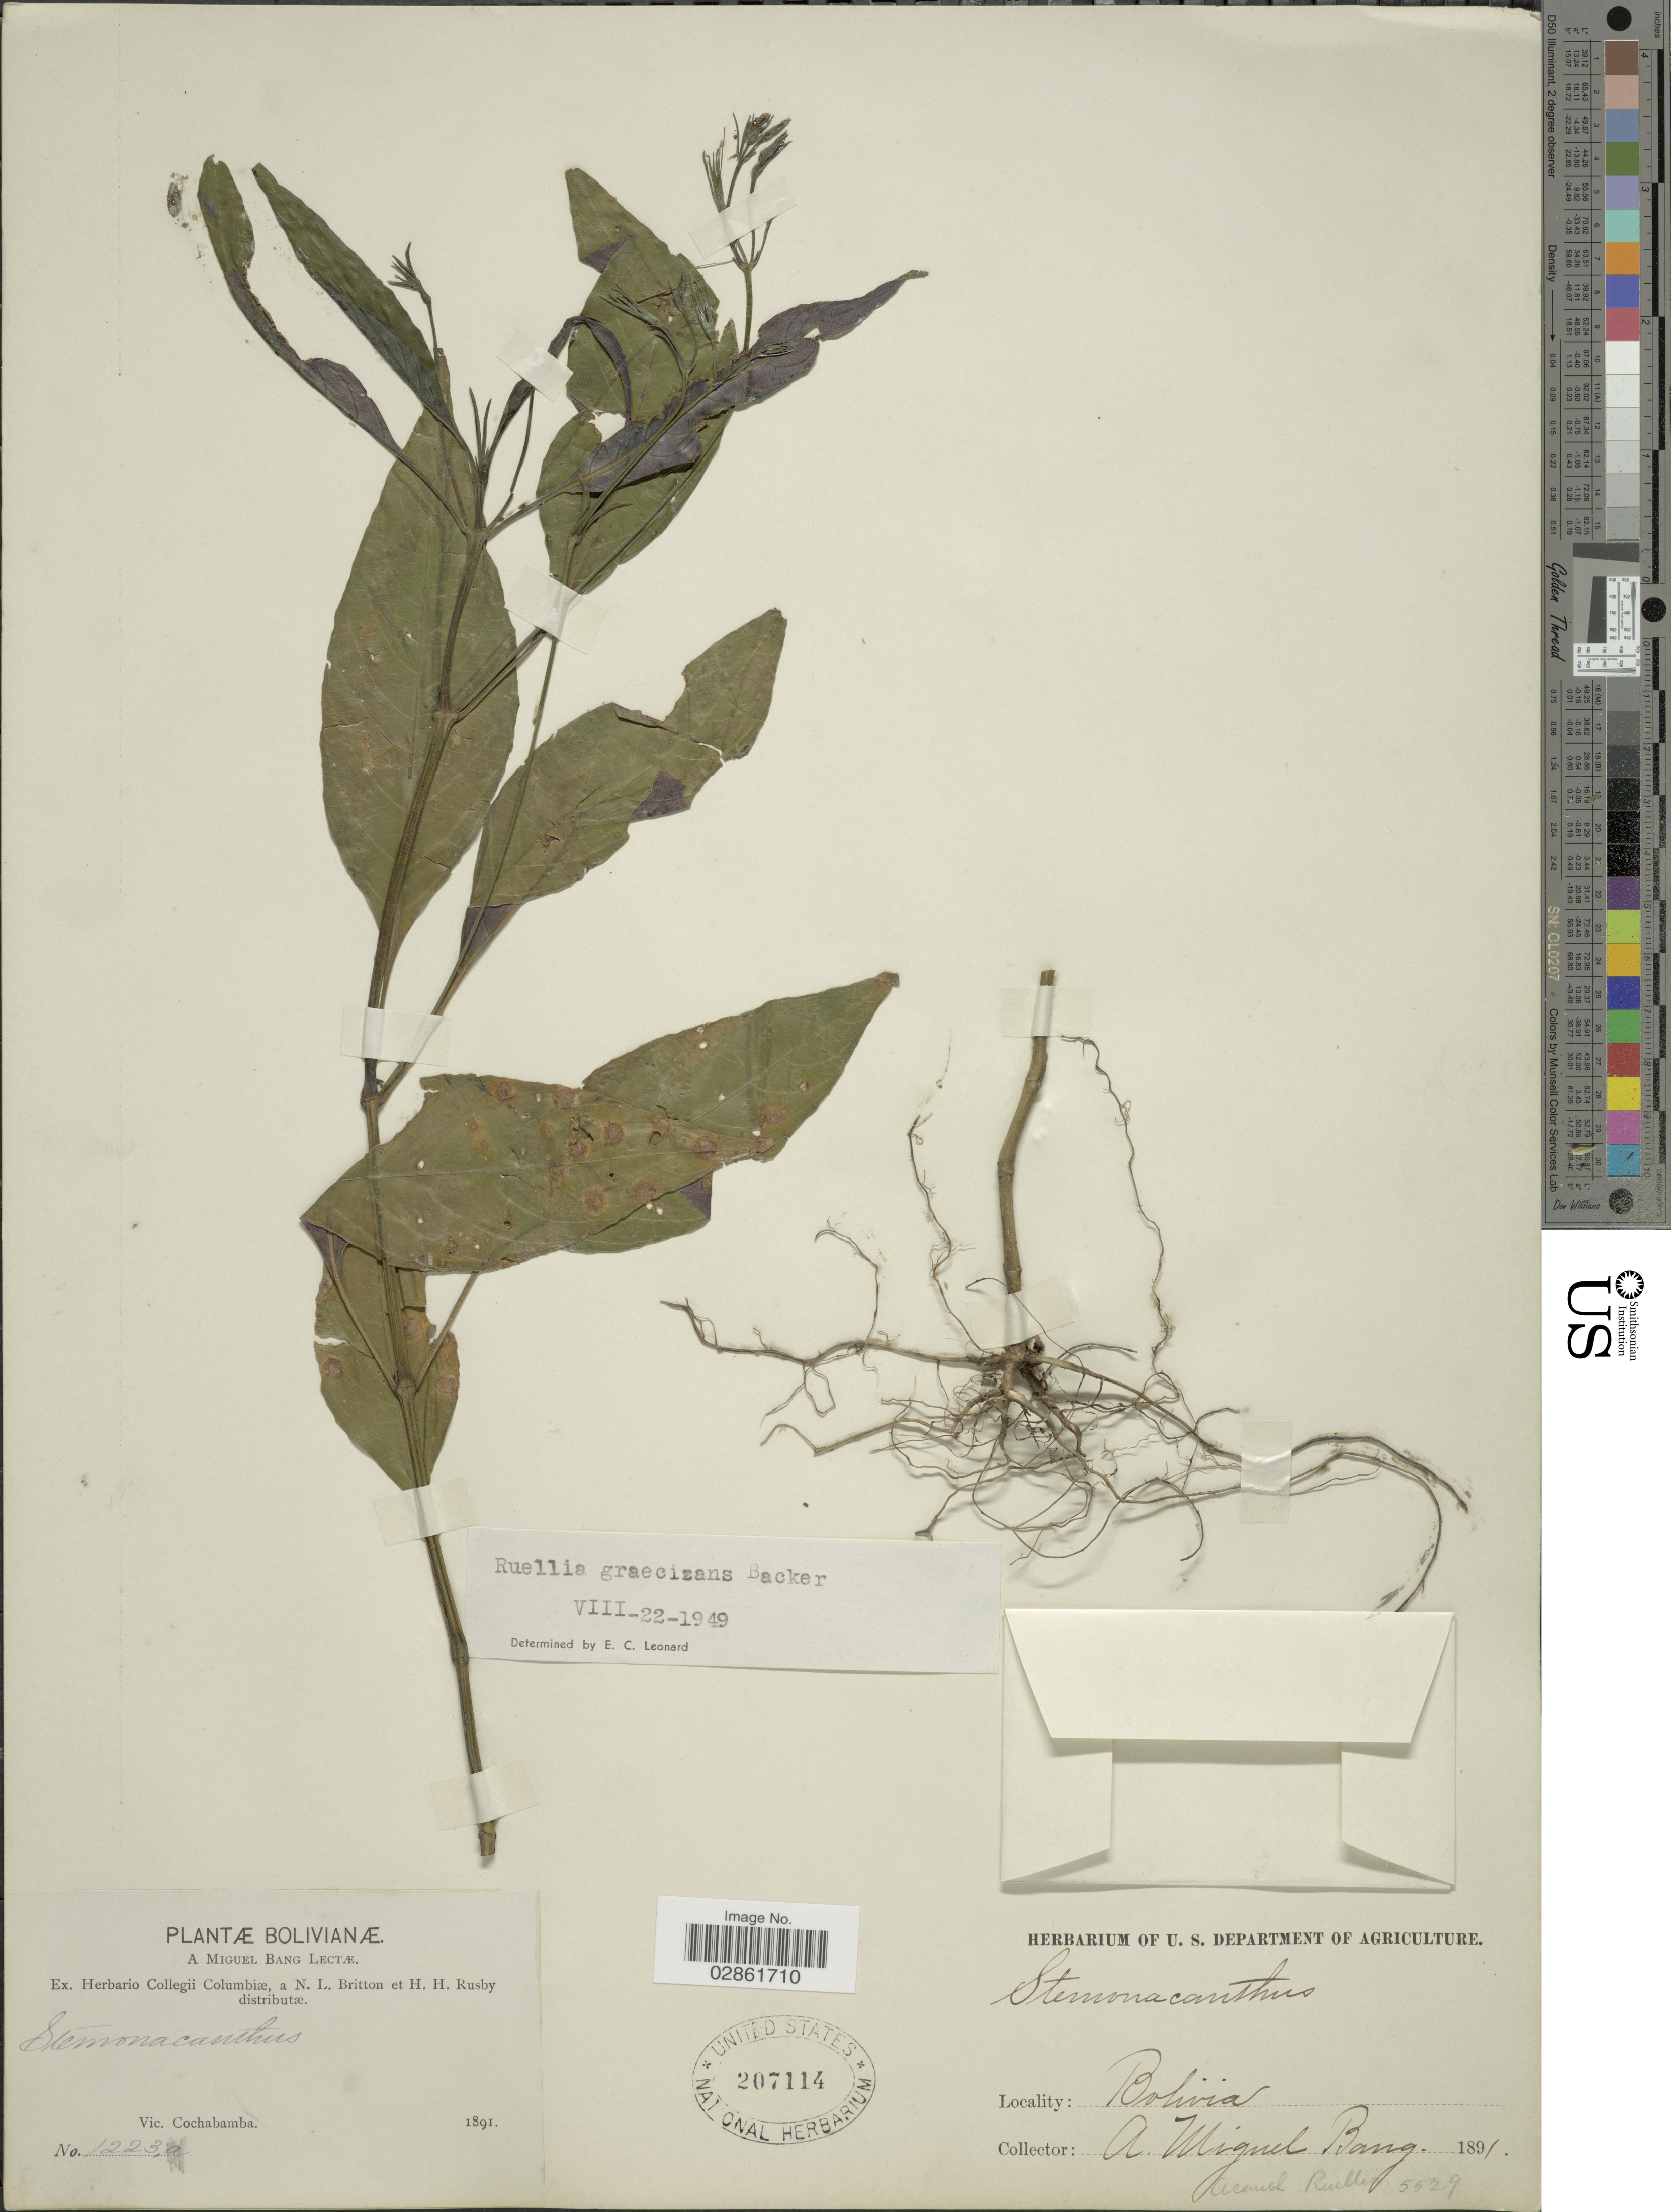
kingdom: Plantae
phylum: Tracheophyta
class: Magnoliopsida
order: Lamiales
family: Acanthaceae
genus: Ruellia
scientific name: Ruellia pearcei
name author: Rusby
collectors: M. Bang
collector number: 1223*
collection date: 1891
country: Bolivia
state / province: Cochabamba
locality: Vic. Cochabamba.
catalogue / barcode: US 207114